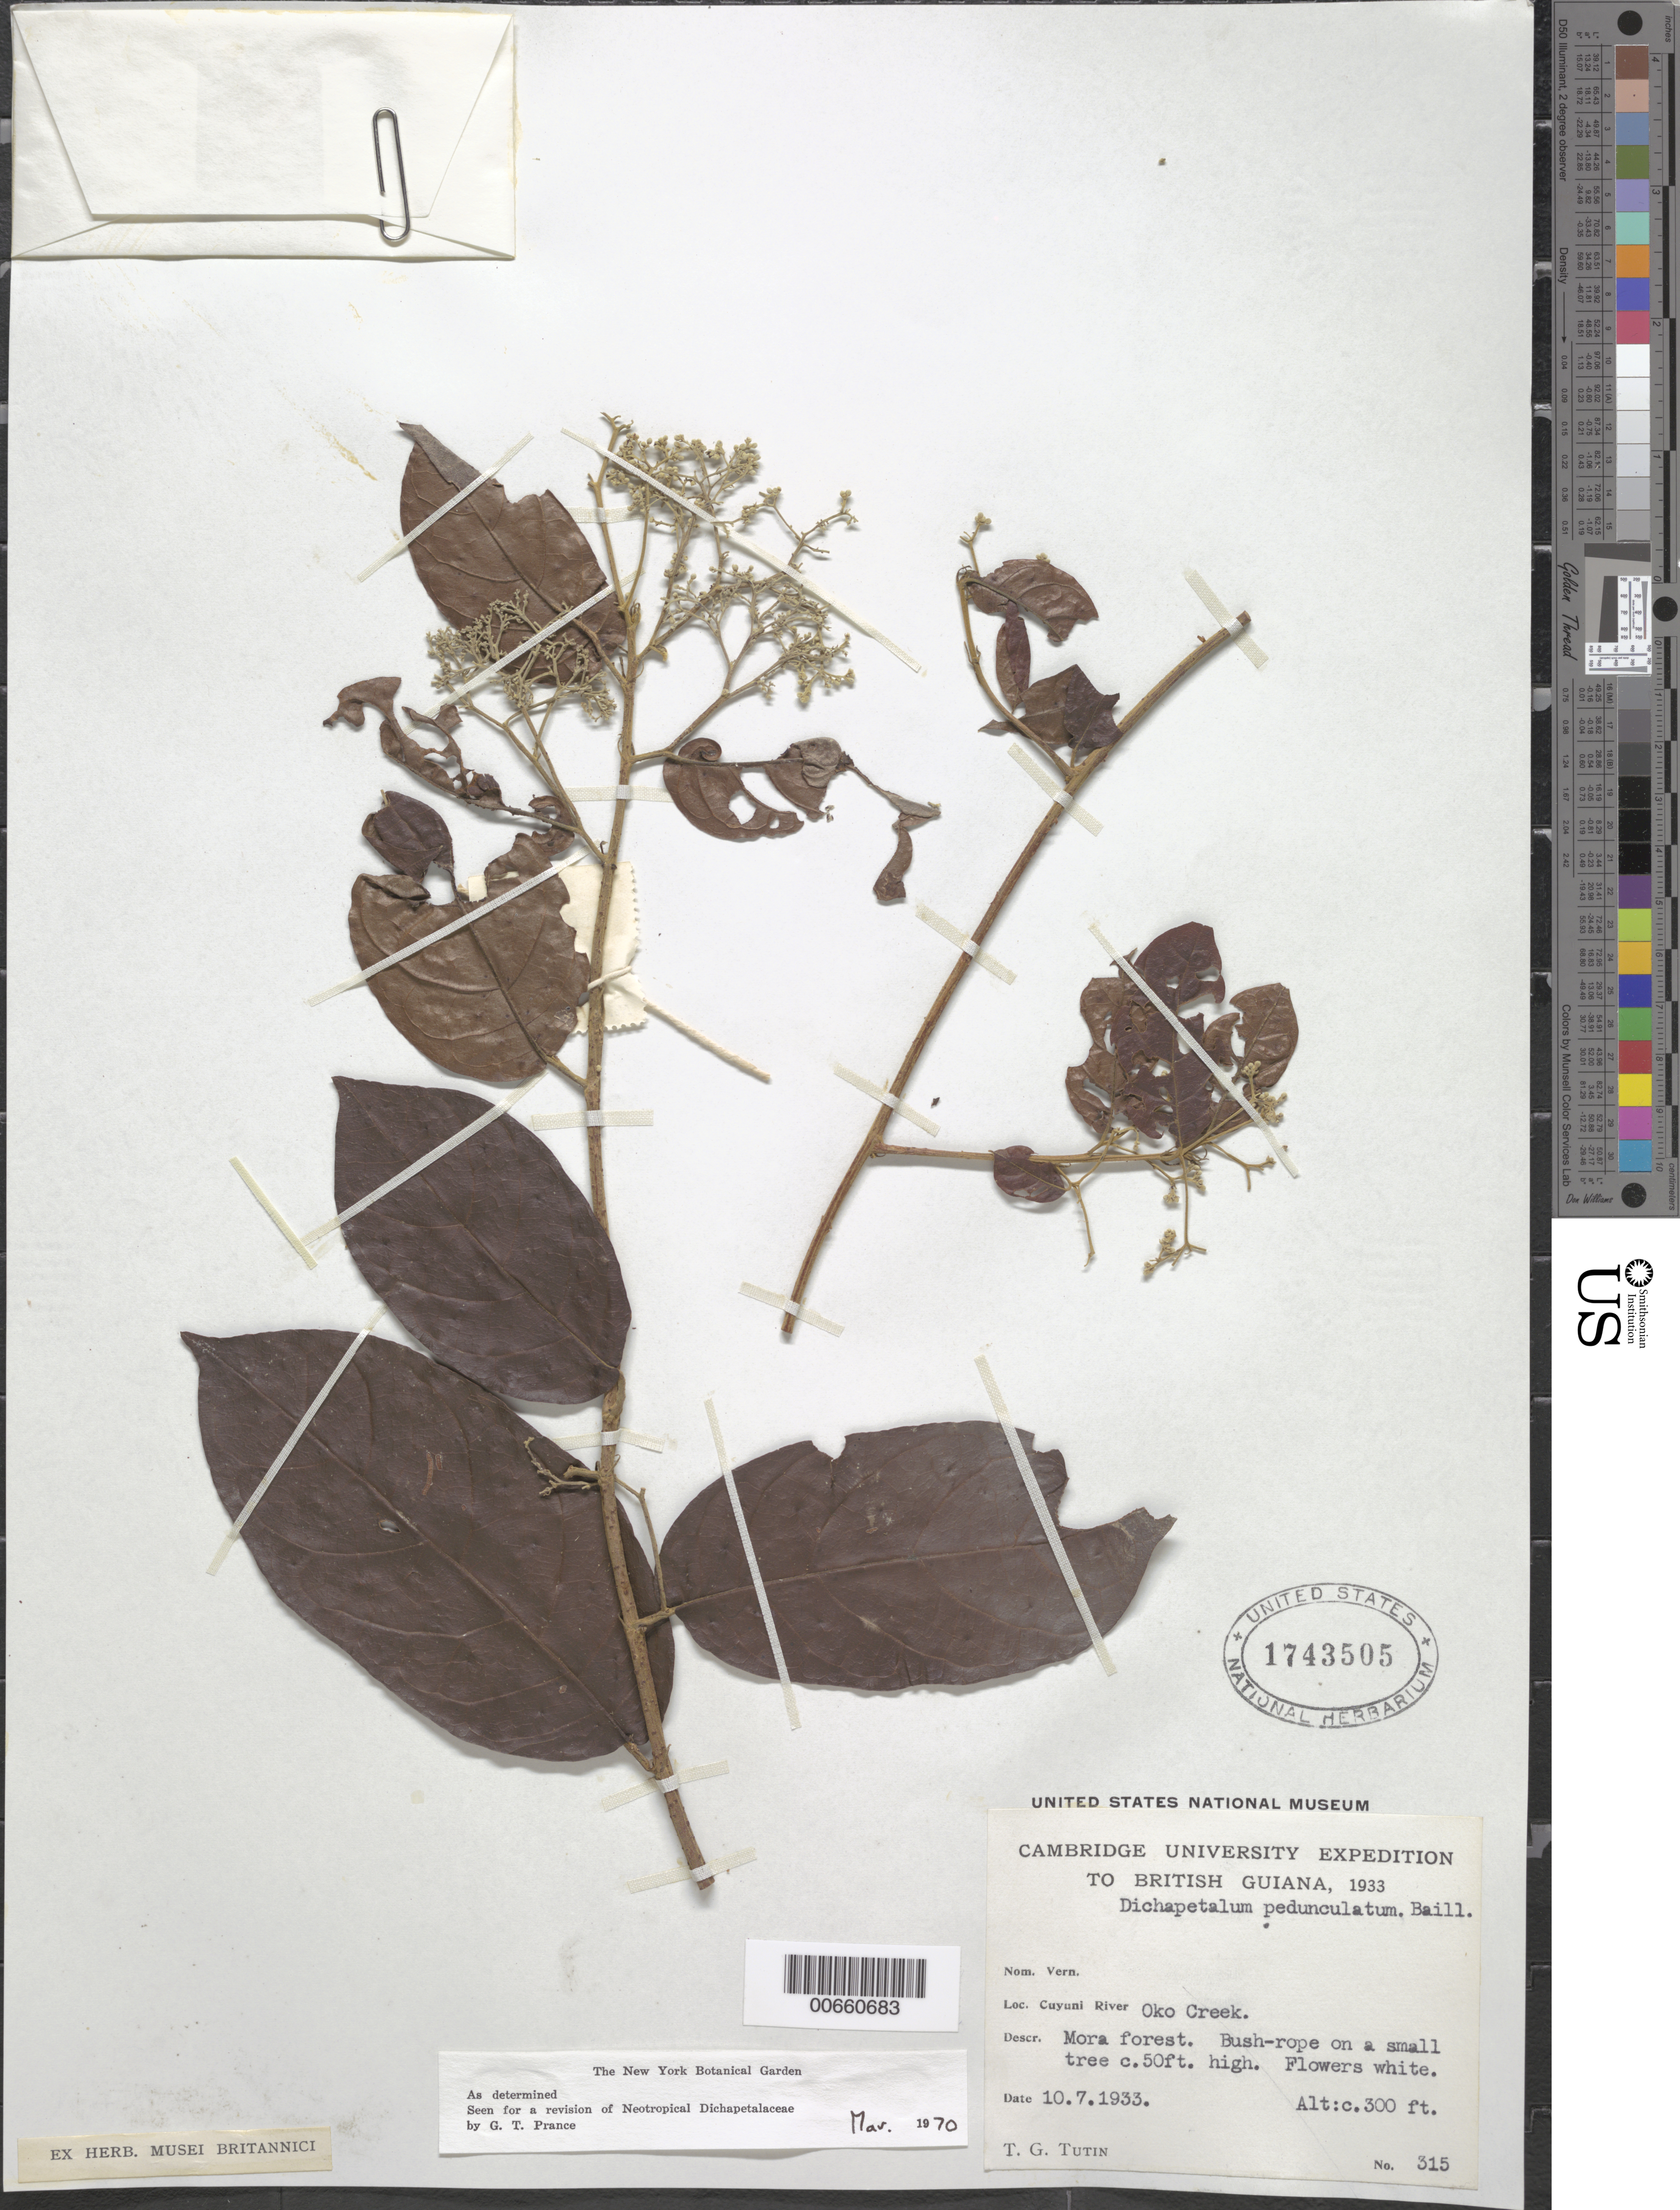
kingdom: Plantae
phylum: Tracheophyta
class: Magnoliopsida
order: Malpighiales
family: Dichapetalaceae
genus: Dichapetalum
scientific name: Dichapetalum pedunculatum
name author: (DC.) Baill.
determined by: Prance, G. T.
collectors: T. G. Tutin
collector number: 315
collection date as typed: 10-Jul-33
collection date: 1933-07-10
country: Guyana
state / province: Cuyuni-Mazaruni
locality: Oko Creek, Cuyuni R.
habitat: Mora forest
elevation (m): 91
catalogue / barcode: US 1743505